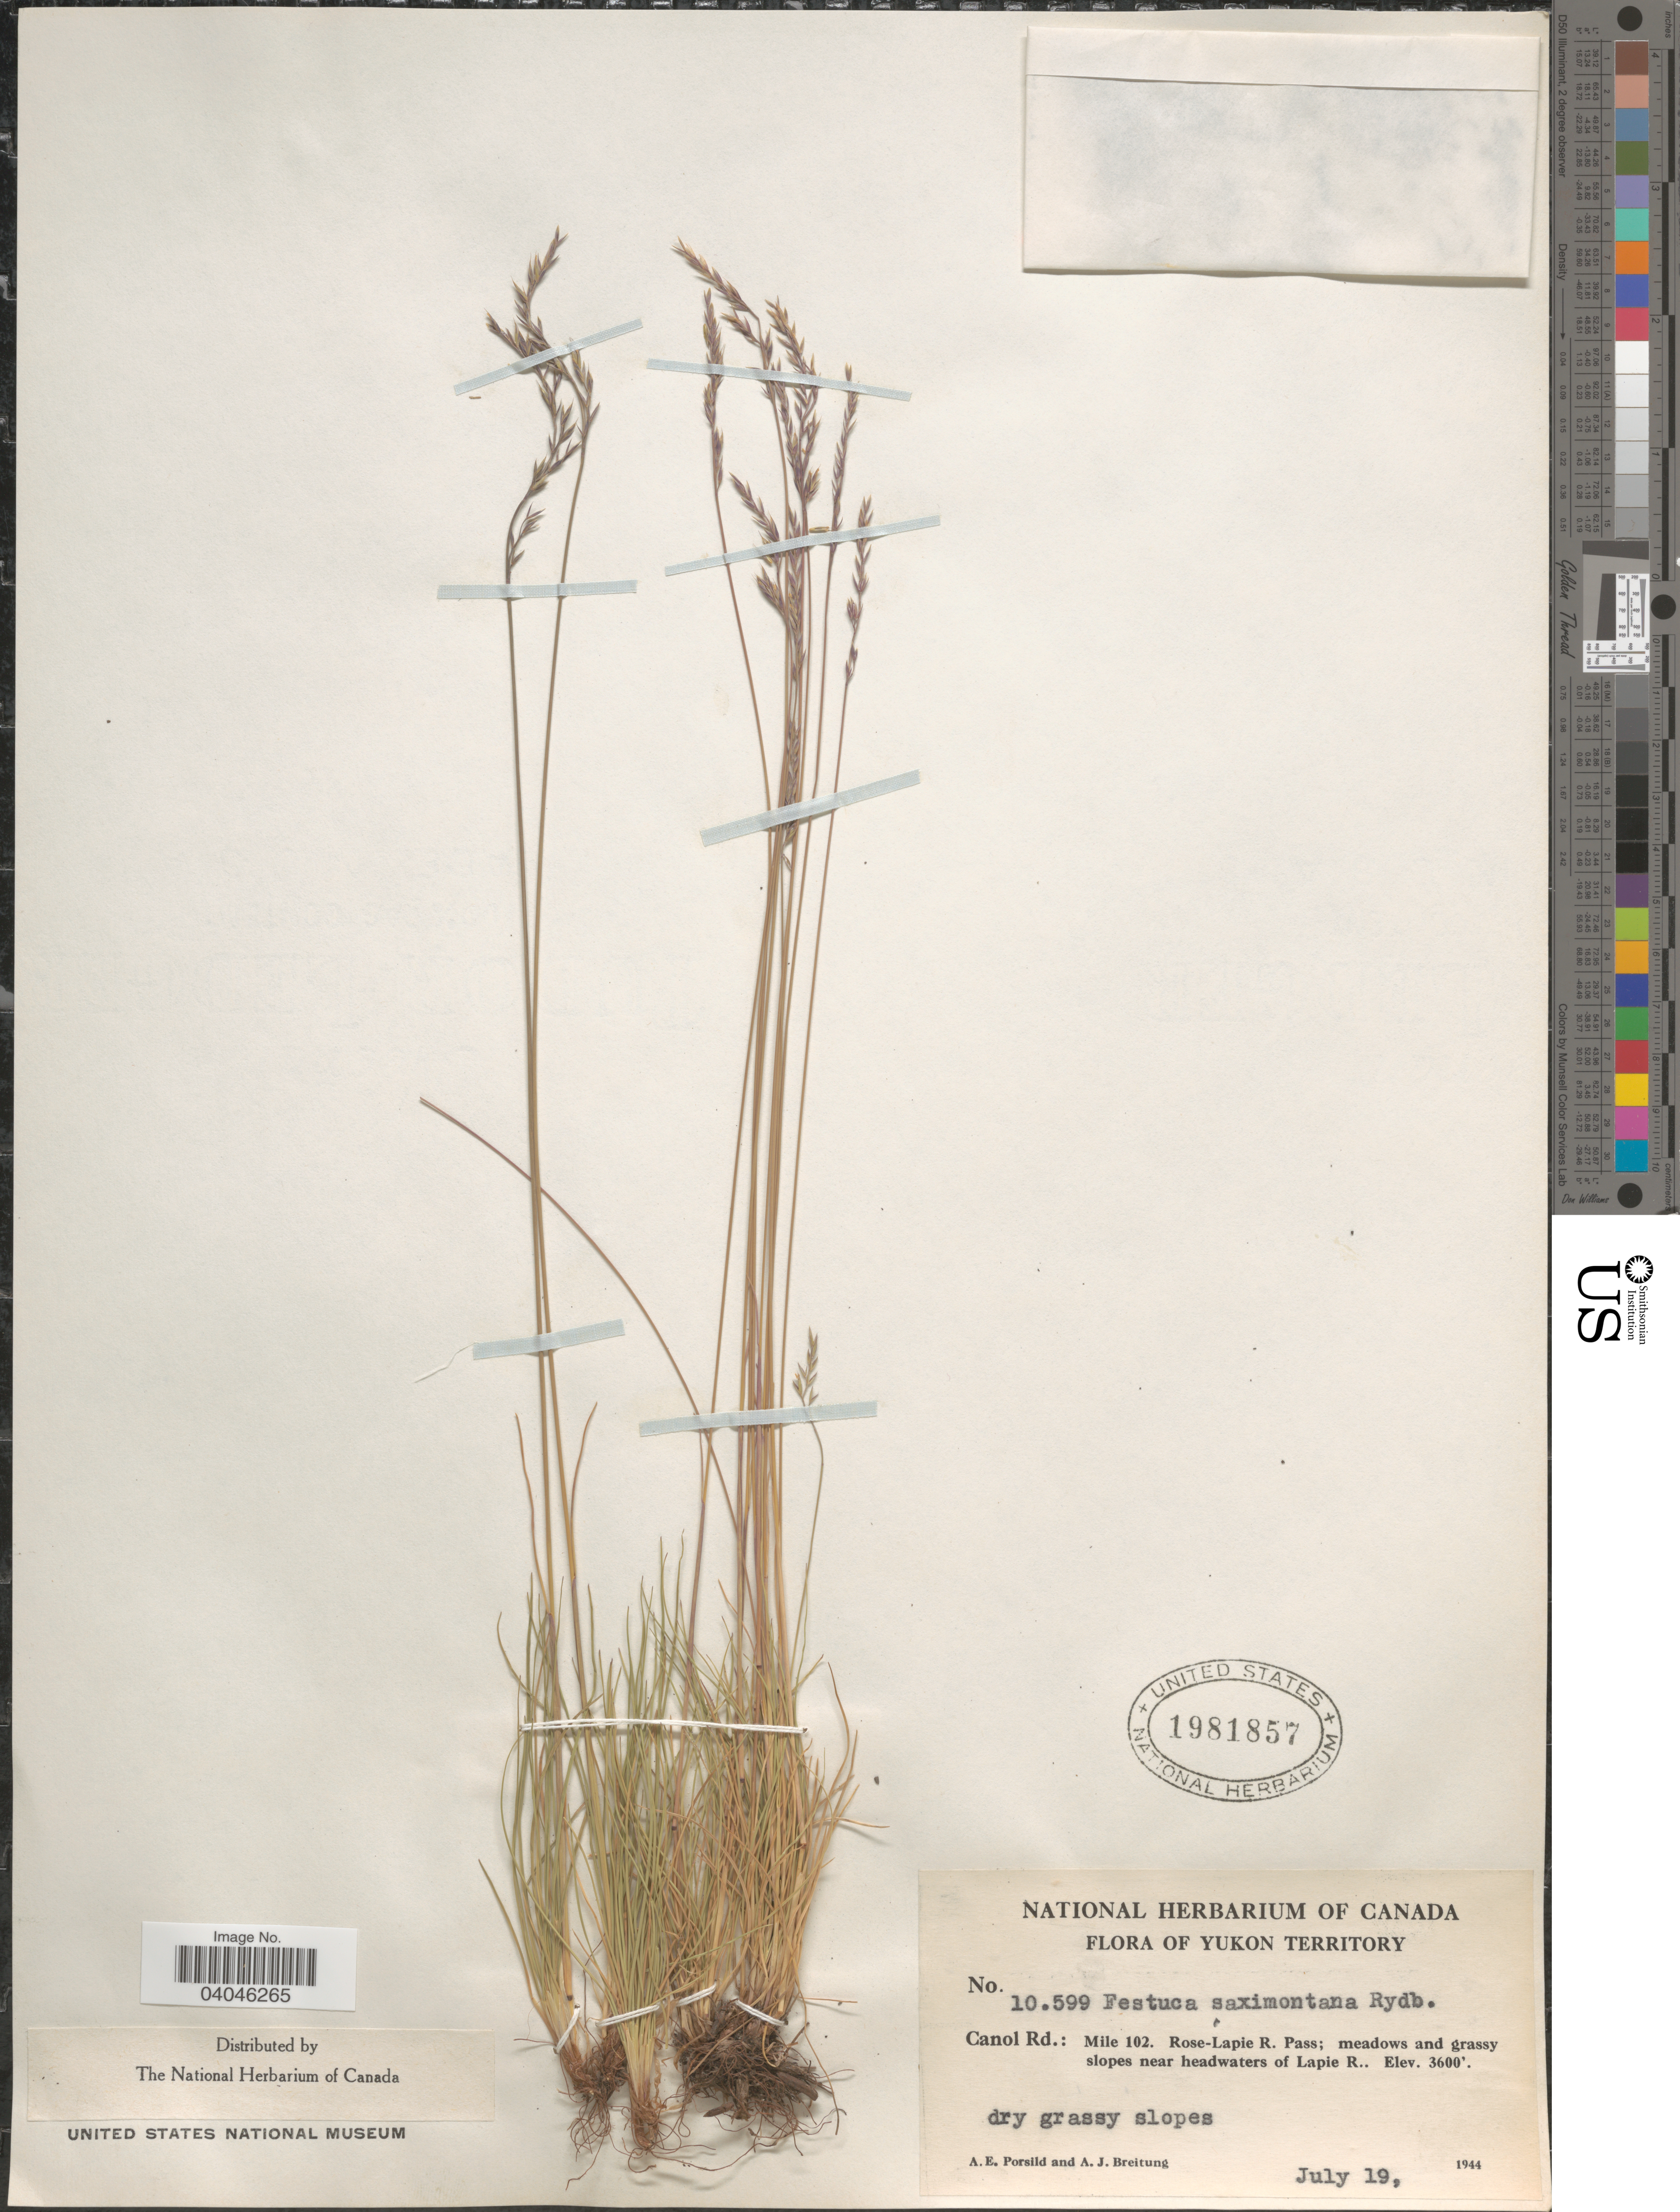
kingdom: Plantae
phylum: Tracheophyta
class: Liliopsida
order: Poales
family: Poaceae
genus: Festuca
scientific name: Festuca saximontana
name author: Rydb.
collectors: A. E. Porsild & A. Breitung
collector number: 10599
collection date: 1944-07-19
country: Canada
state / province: Yukon Territory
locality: Canol Rd.: Mile 102. Rose-Lapie R. Pass; meadows and grassy slopes near headwaters of Lapie R.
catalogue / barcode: US 1981857